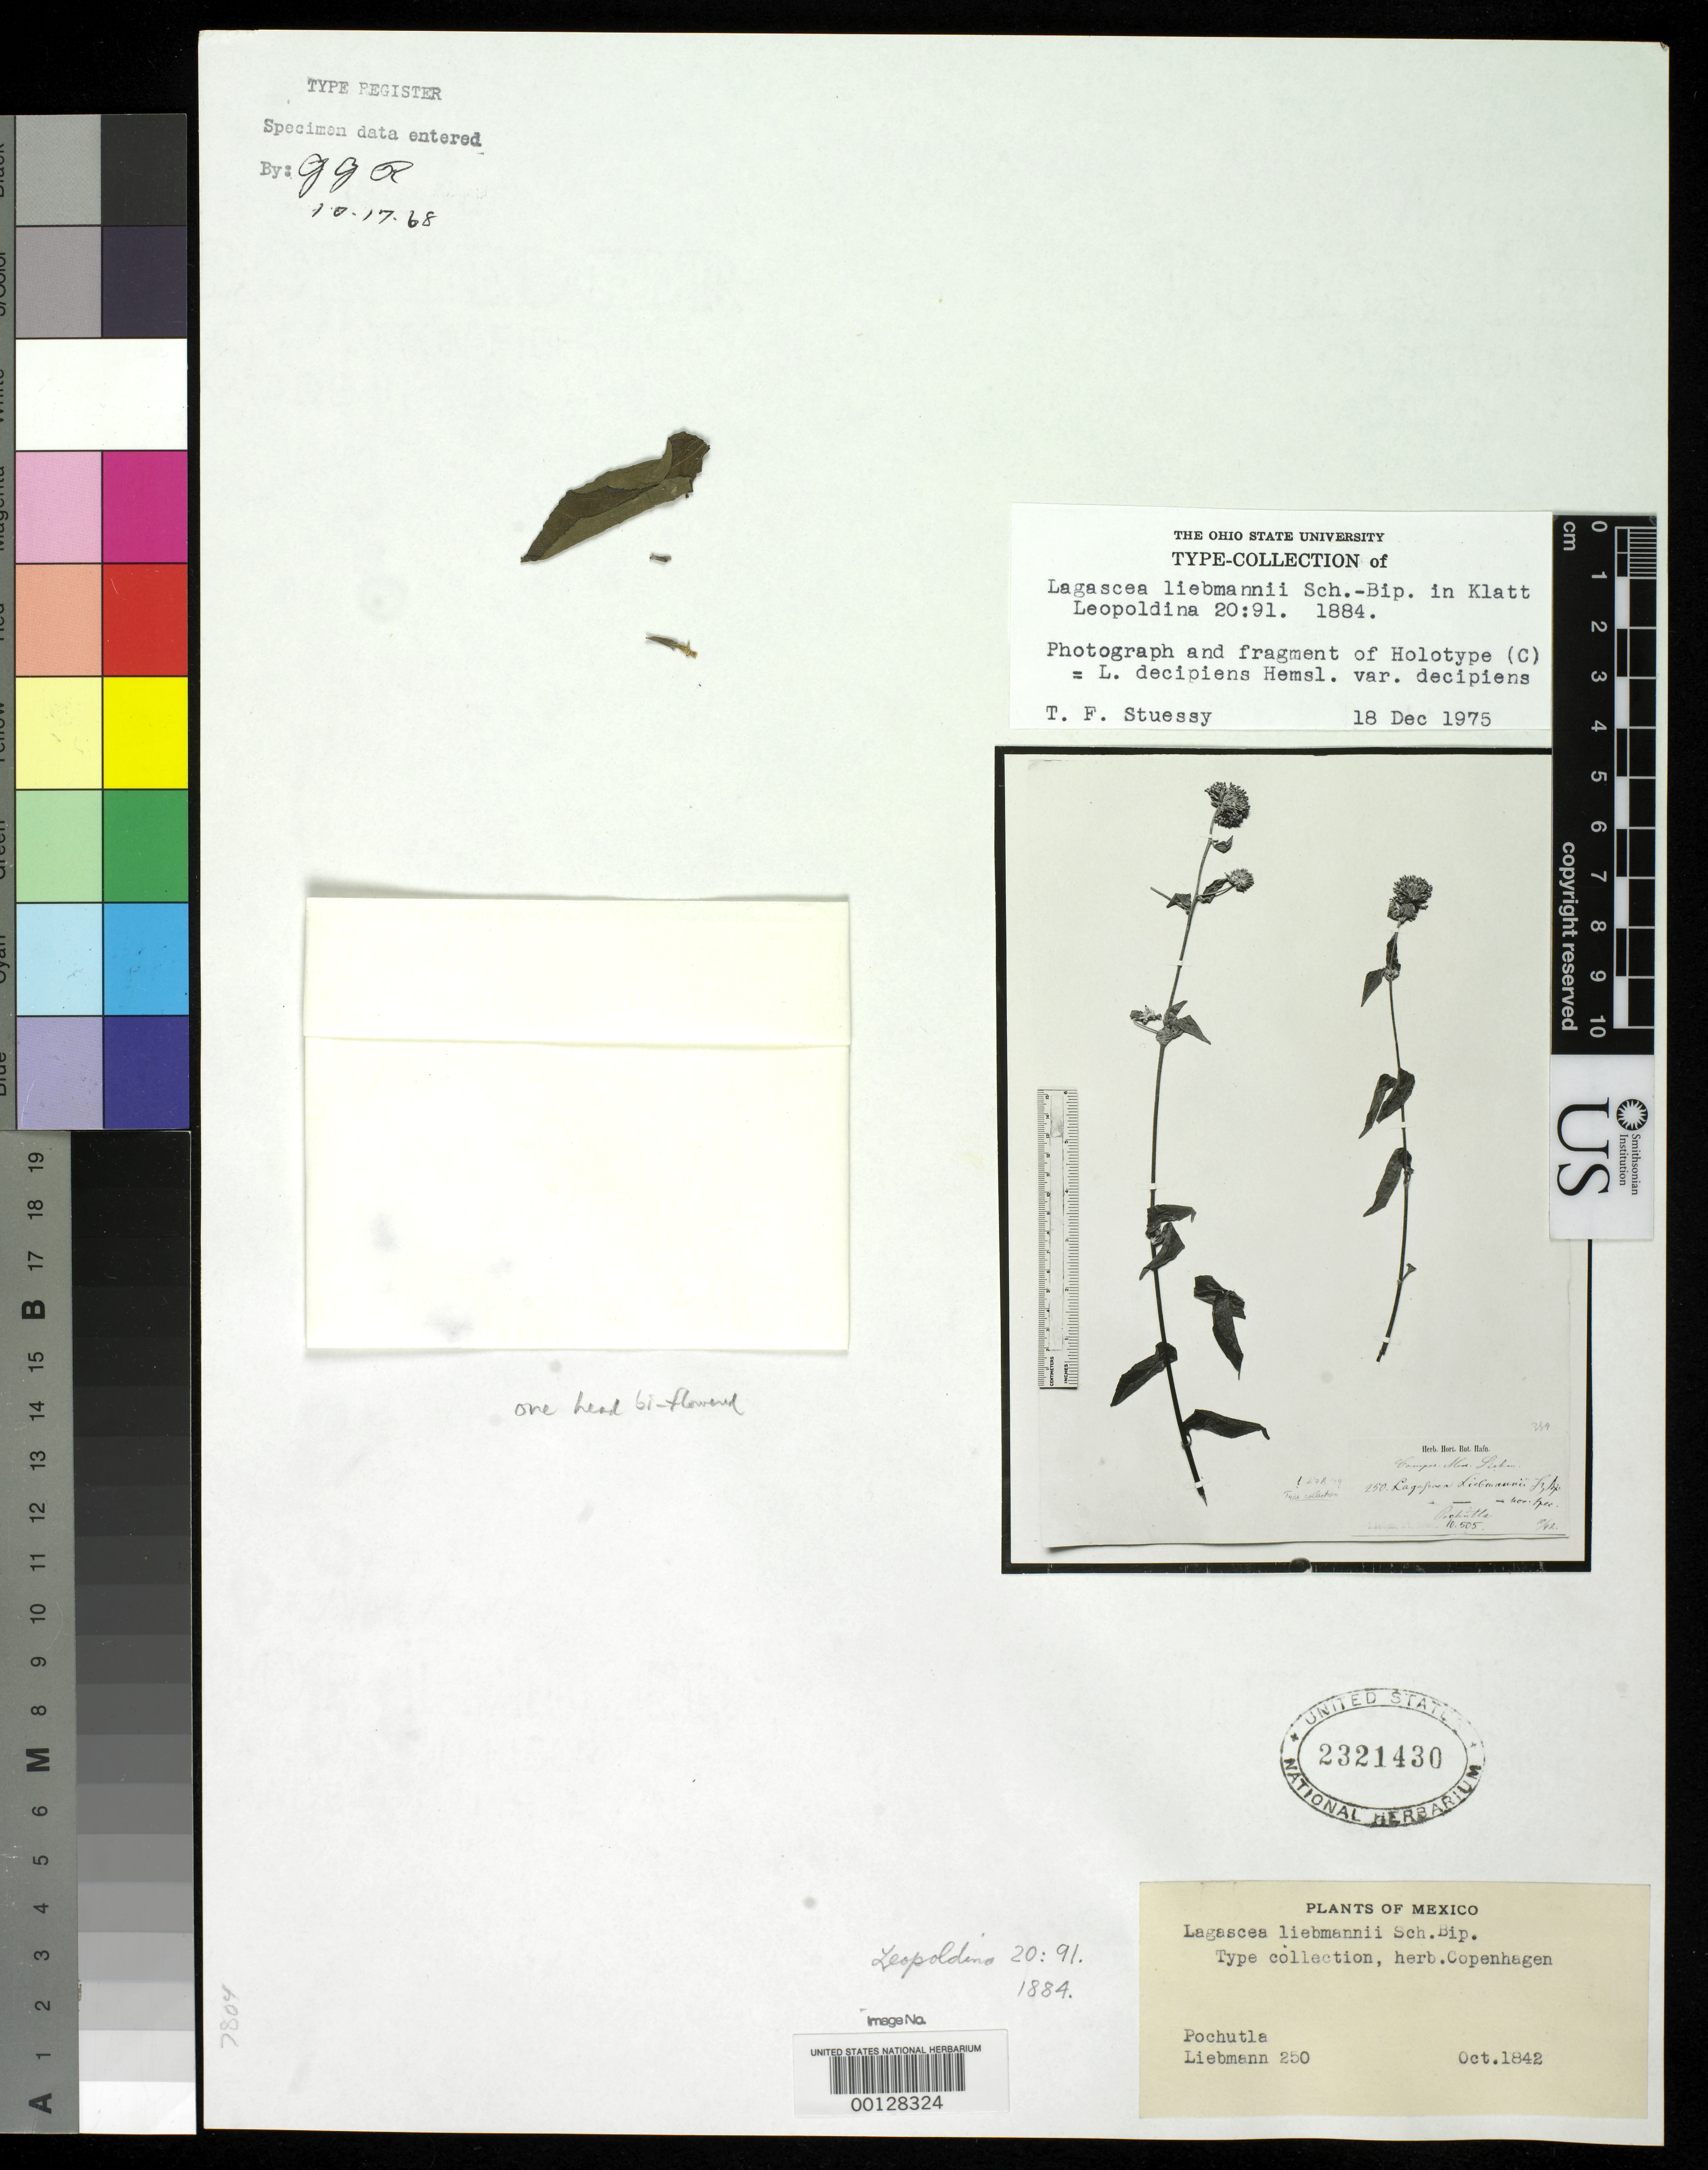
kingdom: Plantae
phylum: Tracheophyta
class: Magnoliopsida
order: Asterales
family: Asteraceae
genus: Lagascea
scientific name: Lagascea liebmannii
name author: Sch. Bip. ex Klatt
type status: Type Material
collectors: F. M. Liebmann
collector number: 250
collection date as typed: Oct 1842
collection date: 1842-10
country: Mexico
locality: Pochutla.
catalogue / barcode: US 2321430